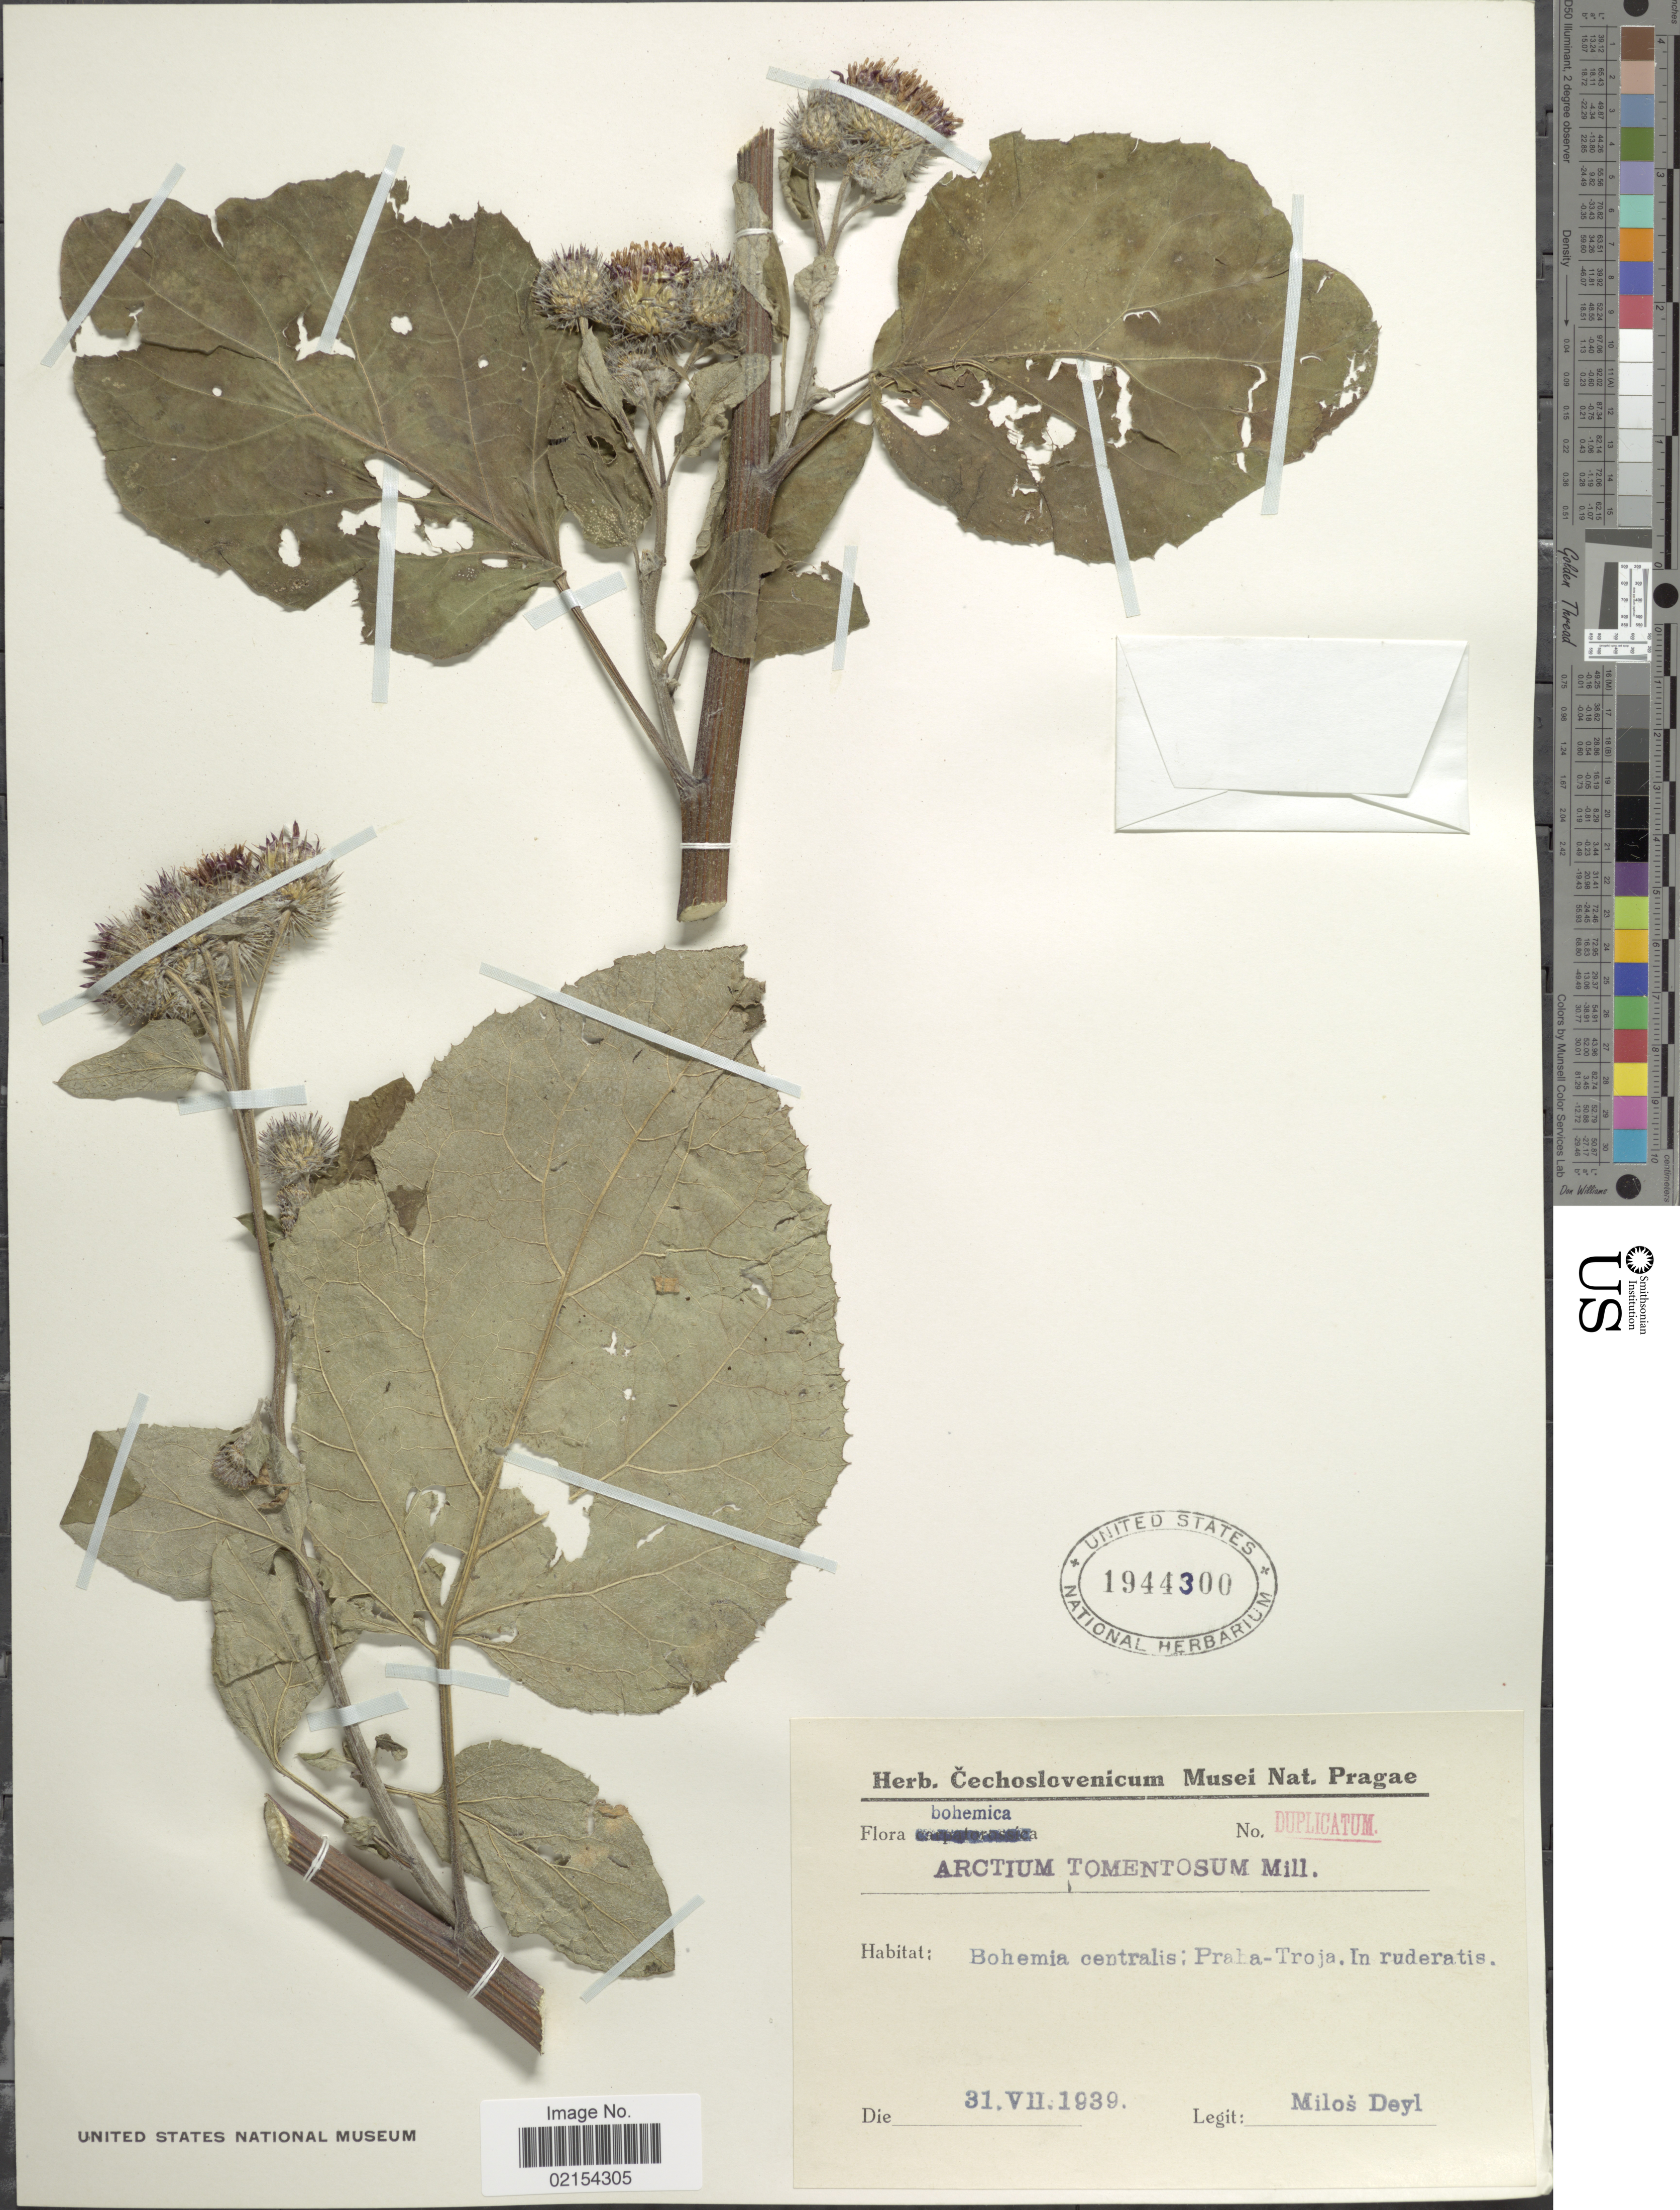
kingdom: Plantae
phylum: Tracheophyta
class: Magnoliopsida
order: Asterales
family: Asteraceae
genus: Arctium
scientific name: Arctium tomentosum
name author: Mill.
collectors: M. Deyl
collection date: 1939-07-31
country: Czechia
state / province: Central Bohemian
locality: Praha-Troja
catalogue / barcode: US 1944300